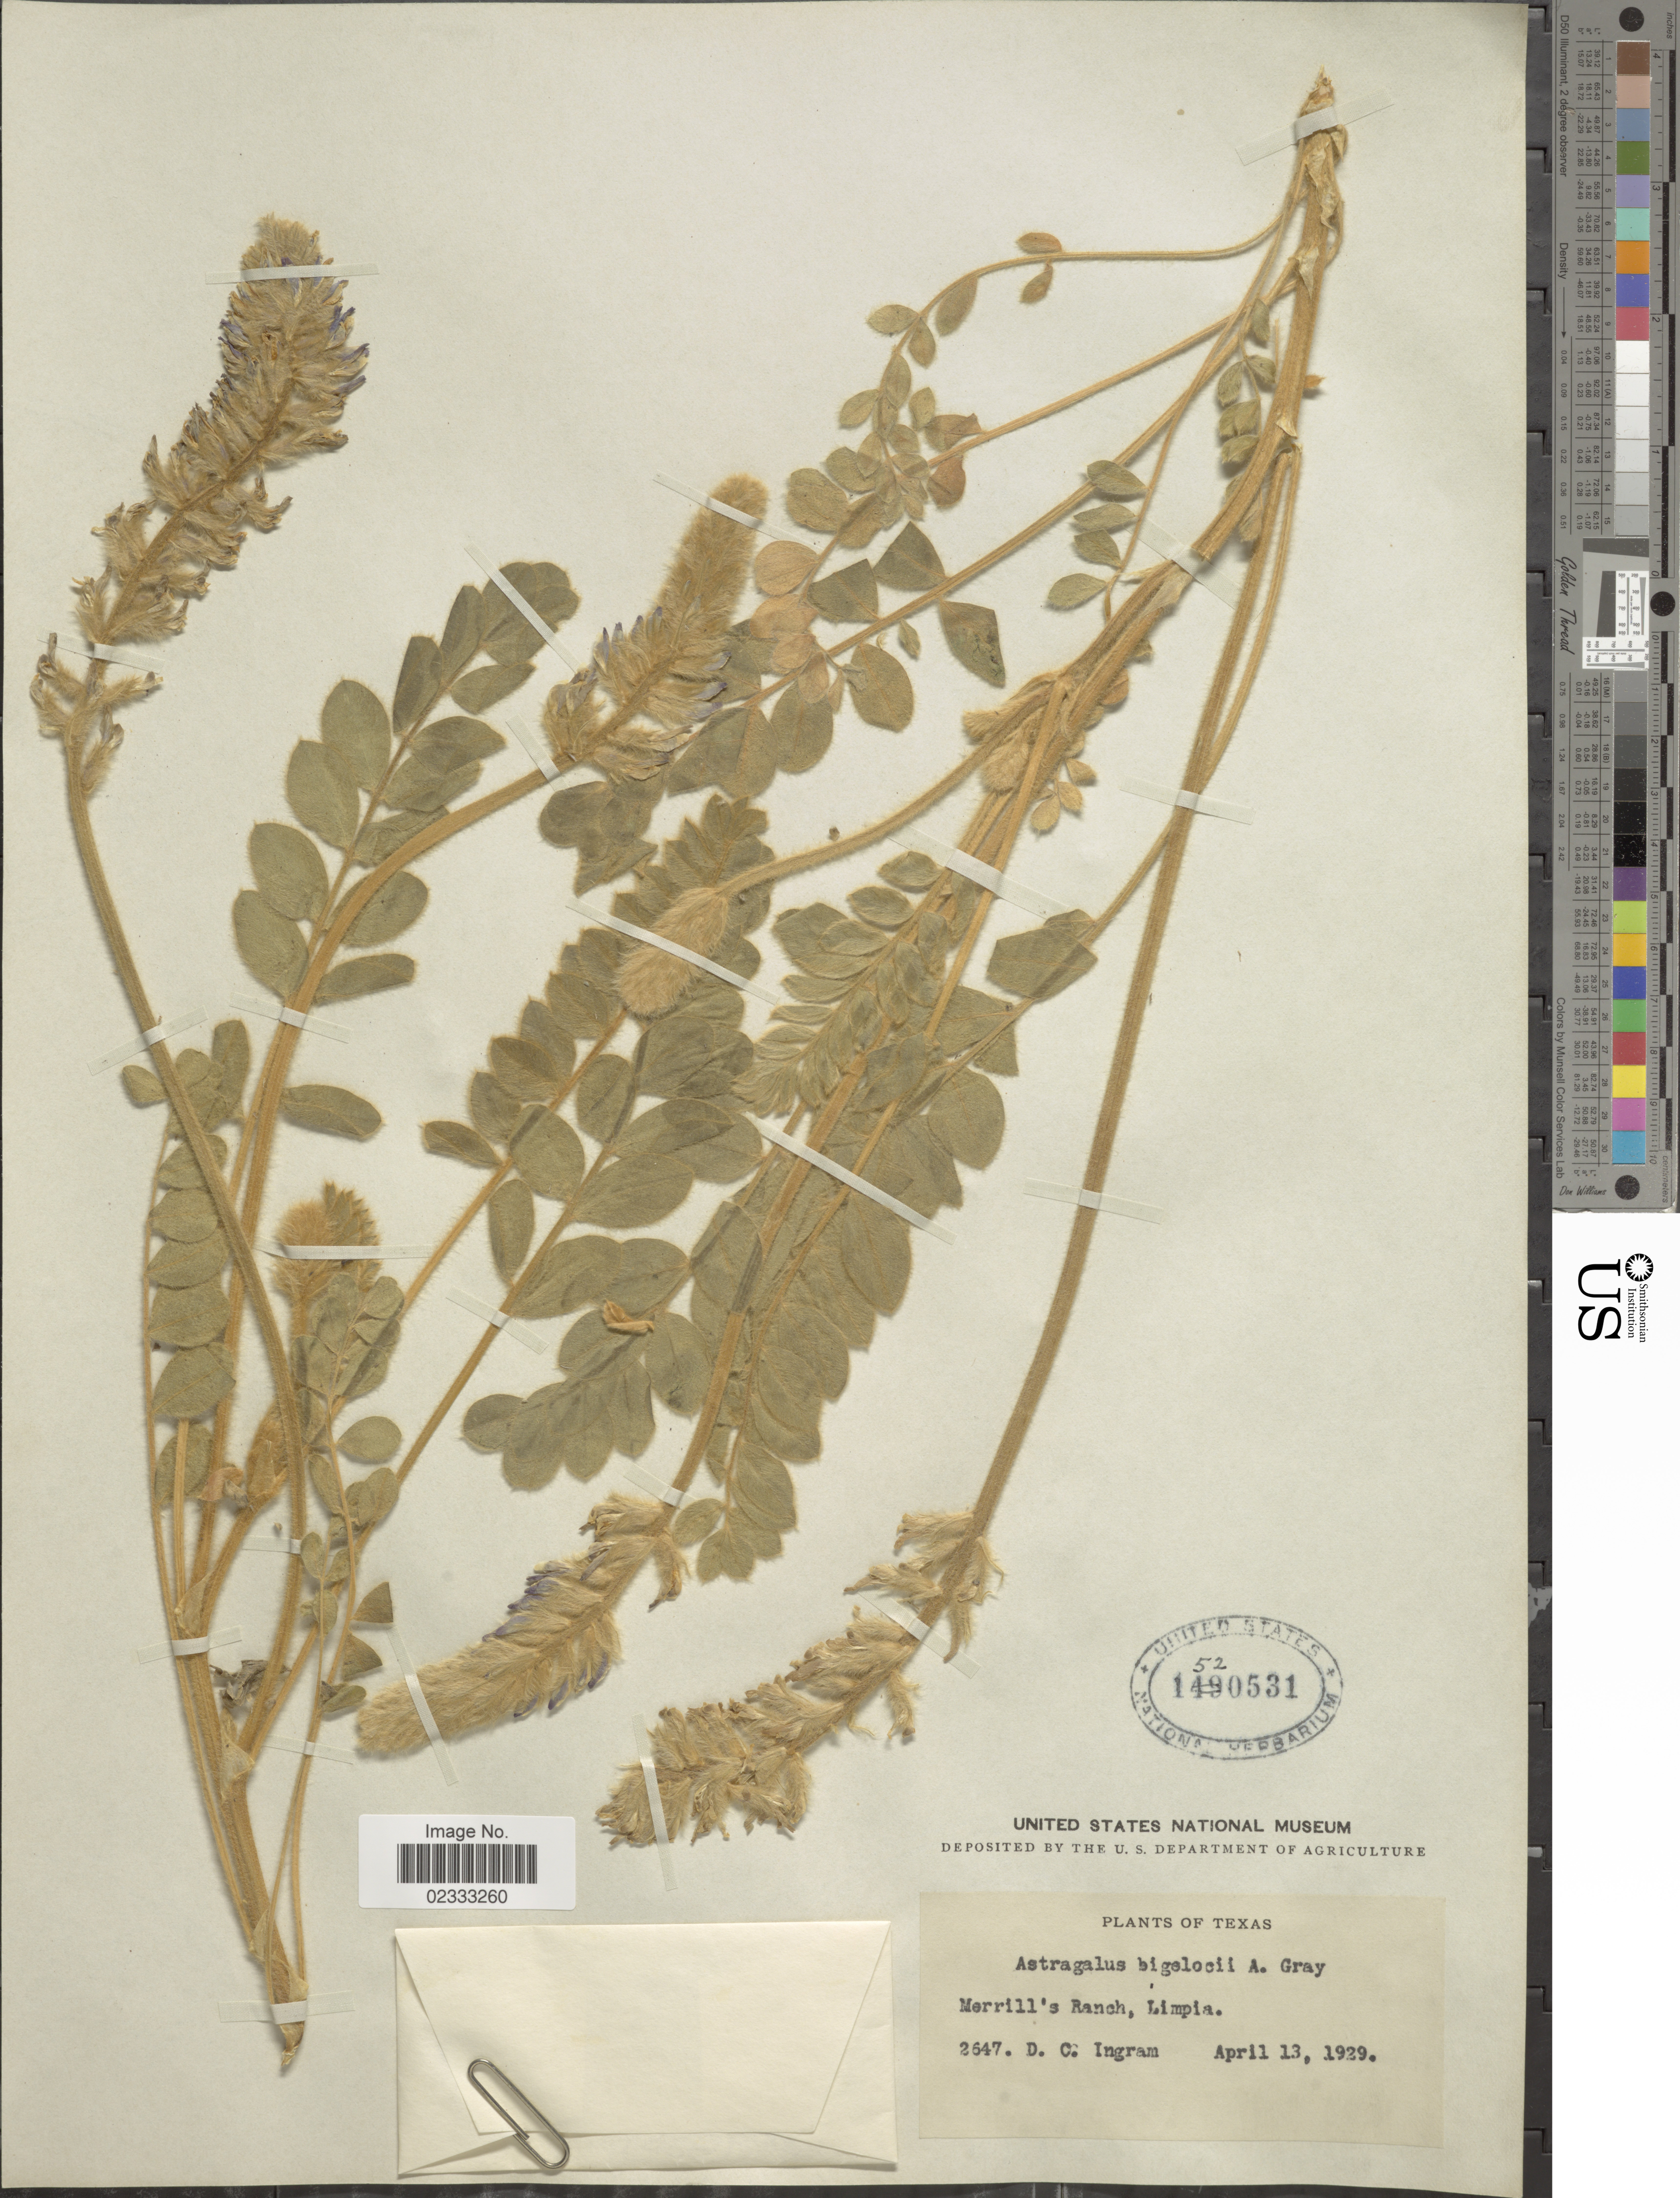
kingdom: Plantae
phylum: Tracheophyta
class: Magnoliopsida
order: Fabales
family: Fabaceae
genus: Astragalus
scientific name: Astragalus mollissimus var. bigelovii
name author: (A. Gray) Barneby ex B.L. Turner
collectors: D. C. Ingram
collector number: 2647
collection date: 1929-04-13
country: United States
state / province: Texas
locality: Texas, Meririll's Ranch, Limpia.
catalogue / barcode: US 1520531